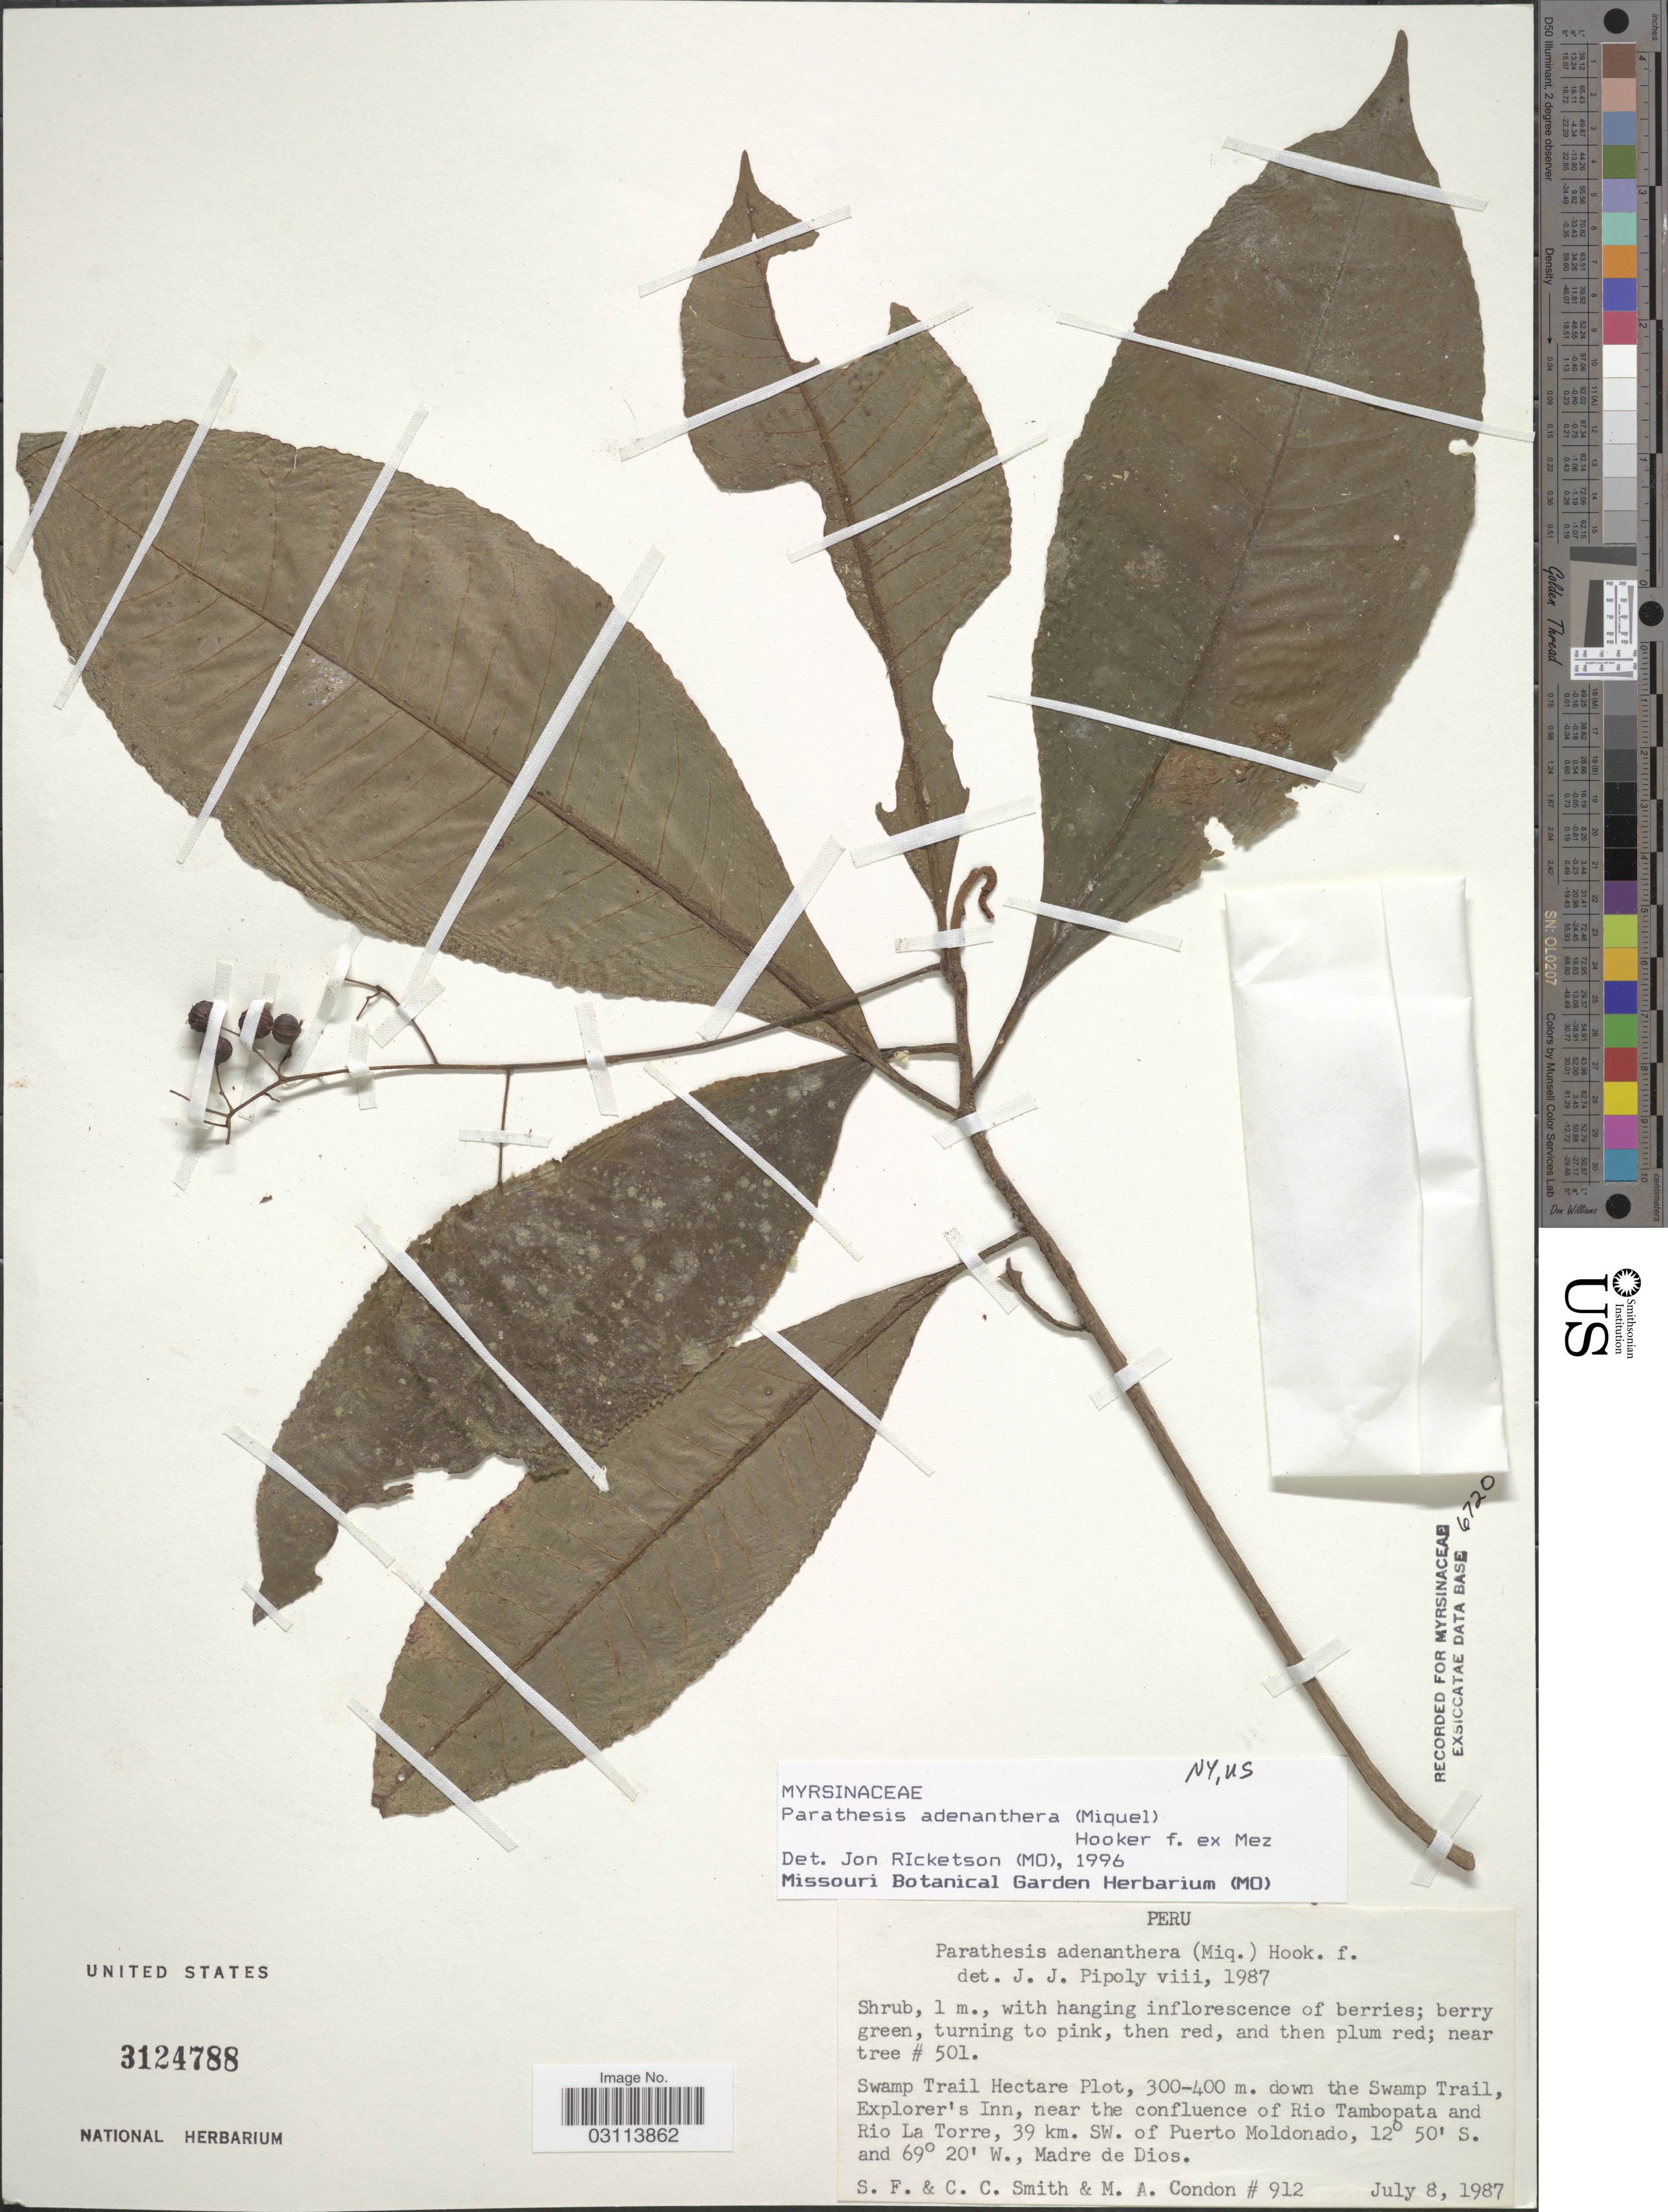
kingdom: Plantae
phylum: Tracheophyta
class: Magnoliopsida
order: Ericales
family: Primulaceae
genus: Parathesis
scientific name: Parathesis adenanthera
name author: (Miq.) Hook. f. ex Mez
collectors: S.F. Smith, C. C. Smith & M. Condon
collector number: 912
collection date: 1987-07-08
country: Peru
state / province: Madre de Dios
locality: Swamp Trail Hectare Plot, 300-400 m. down the Swamp Trail, Explorer's Inn, near the confluence of Rio Tambopata and Rio La Torre, 39 km. SW. of Puerto Moldonado.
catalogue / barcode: US 3124788